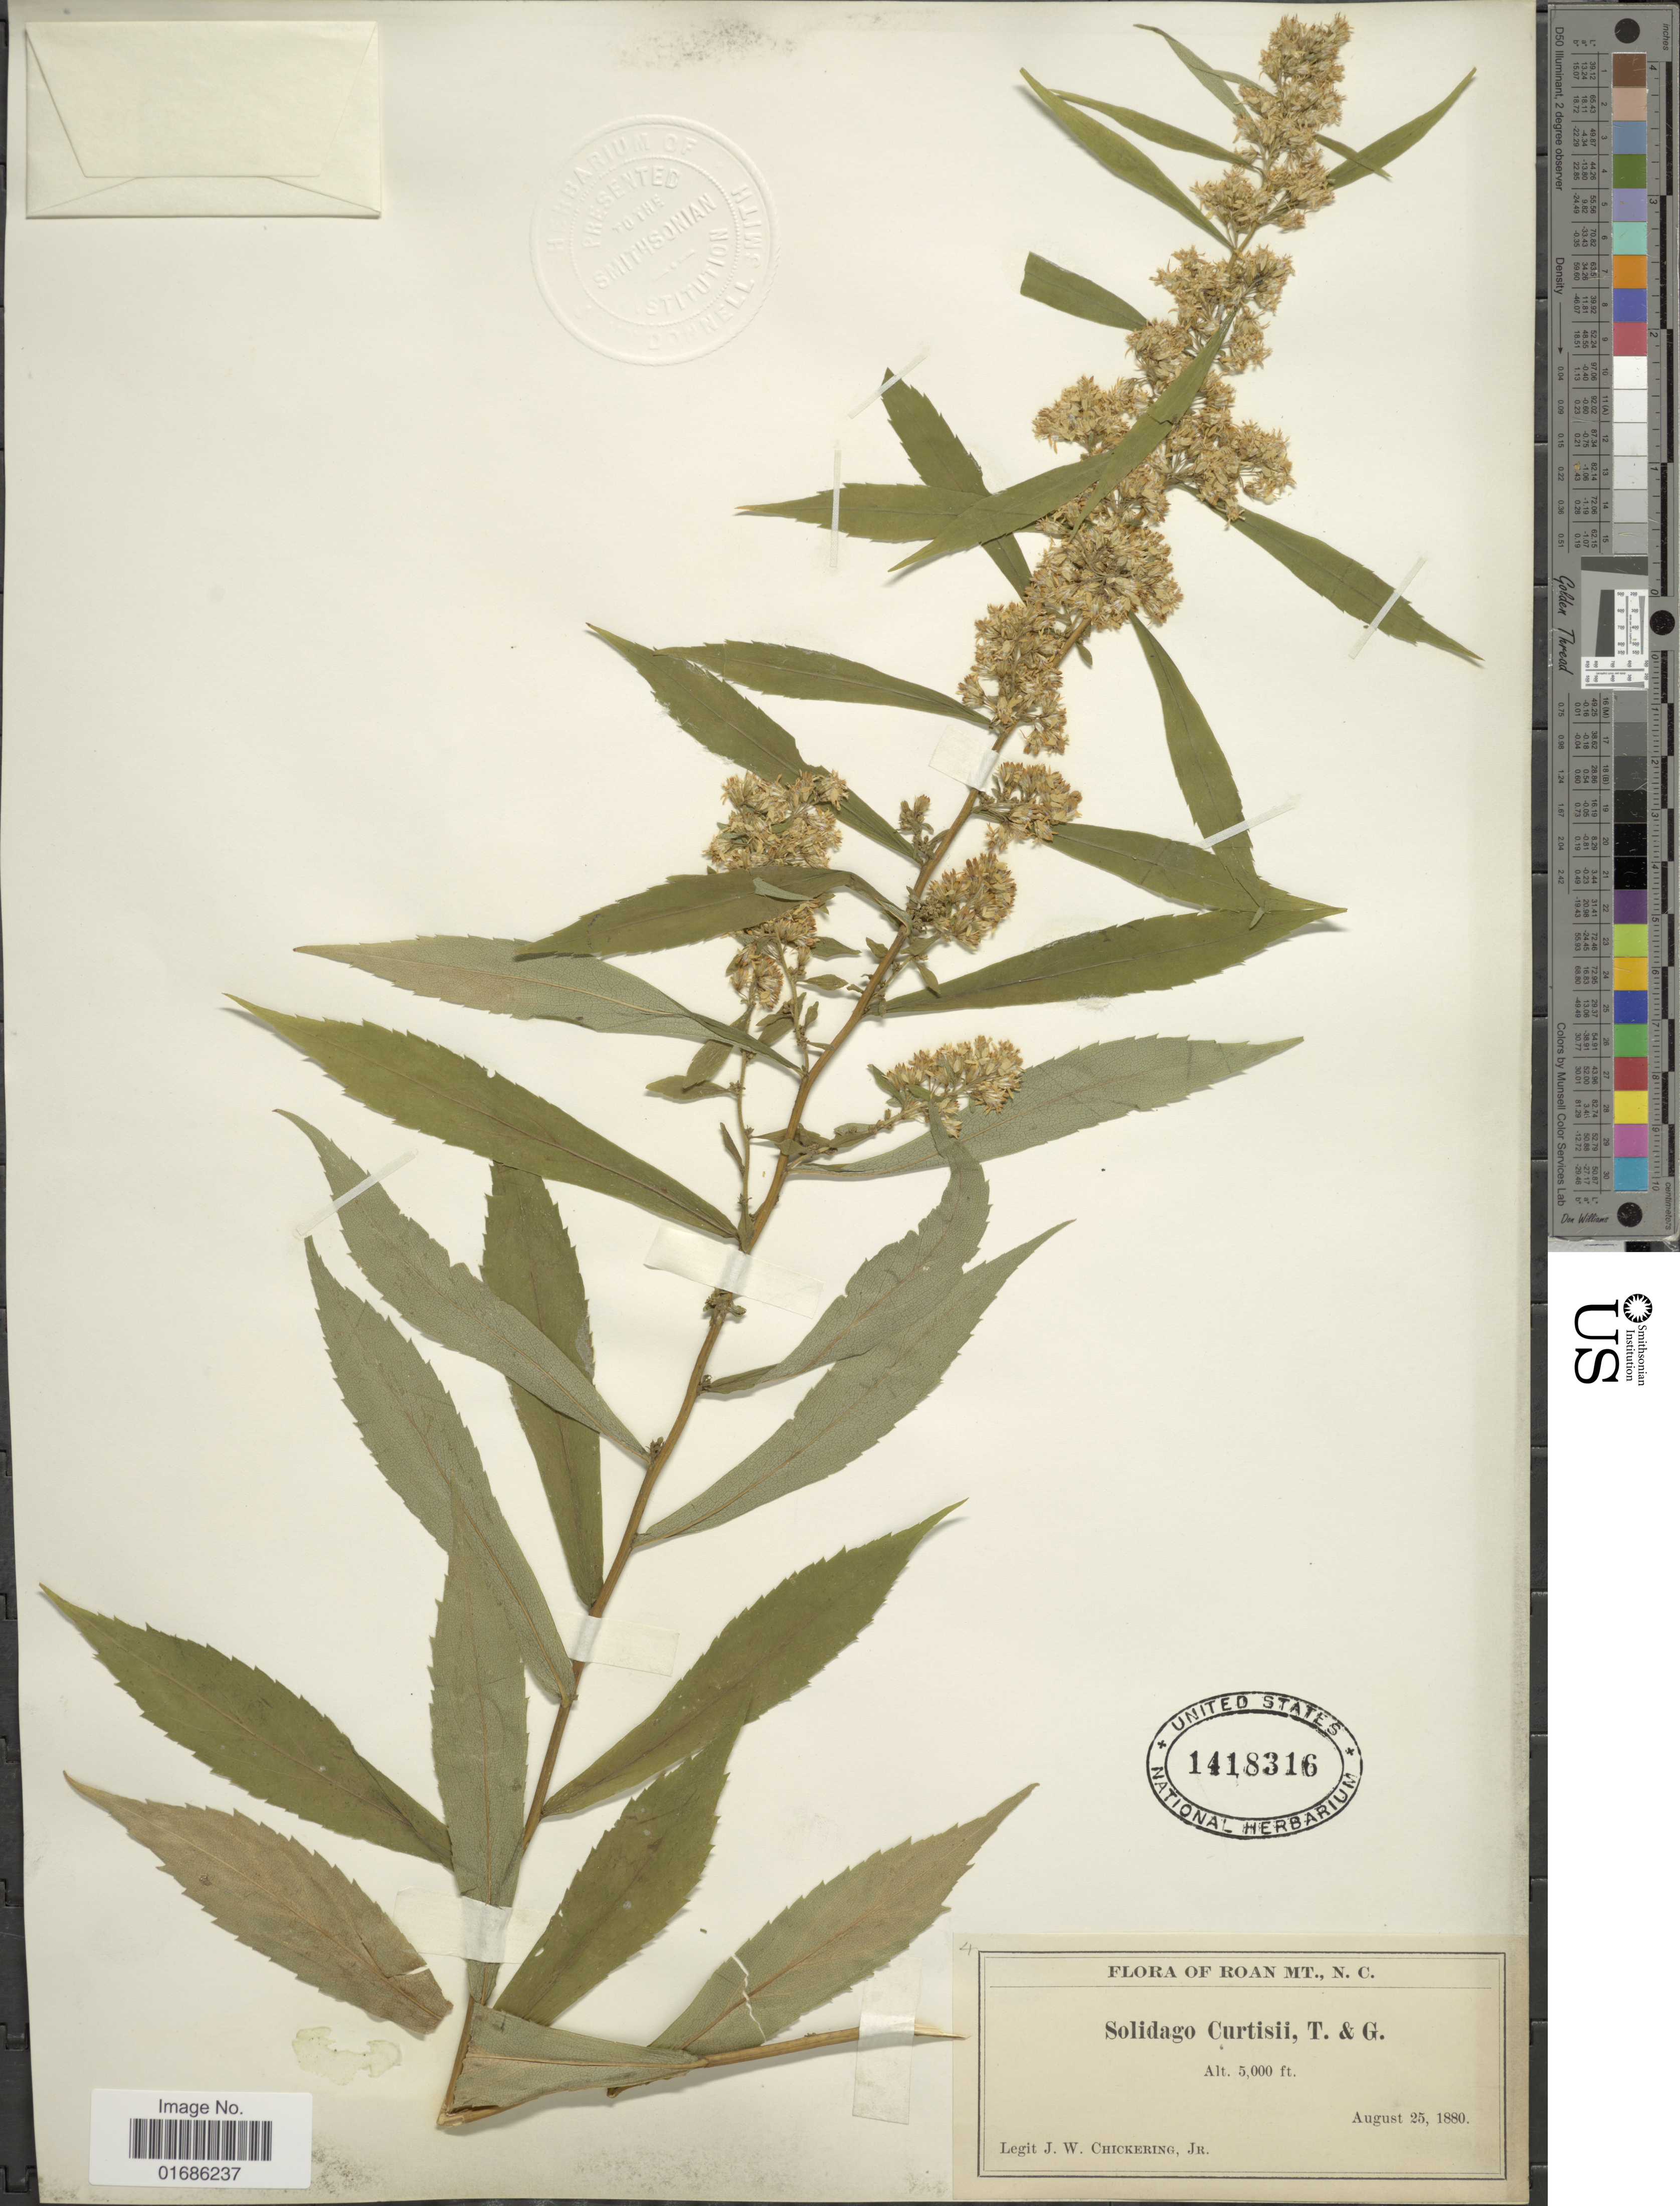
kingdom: Plantae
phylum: Tracheophyta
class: Magnoliopsida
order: Asterales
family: Asteraceae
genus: Solidago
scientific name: Solidago curtisii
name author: Torr. & A. Gray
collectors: J. W. Chickering Jr.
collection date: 1880-08-25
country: United States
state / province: North Carolina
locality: Roan Mt.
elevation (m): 1524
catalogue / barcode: US 1418316